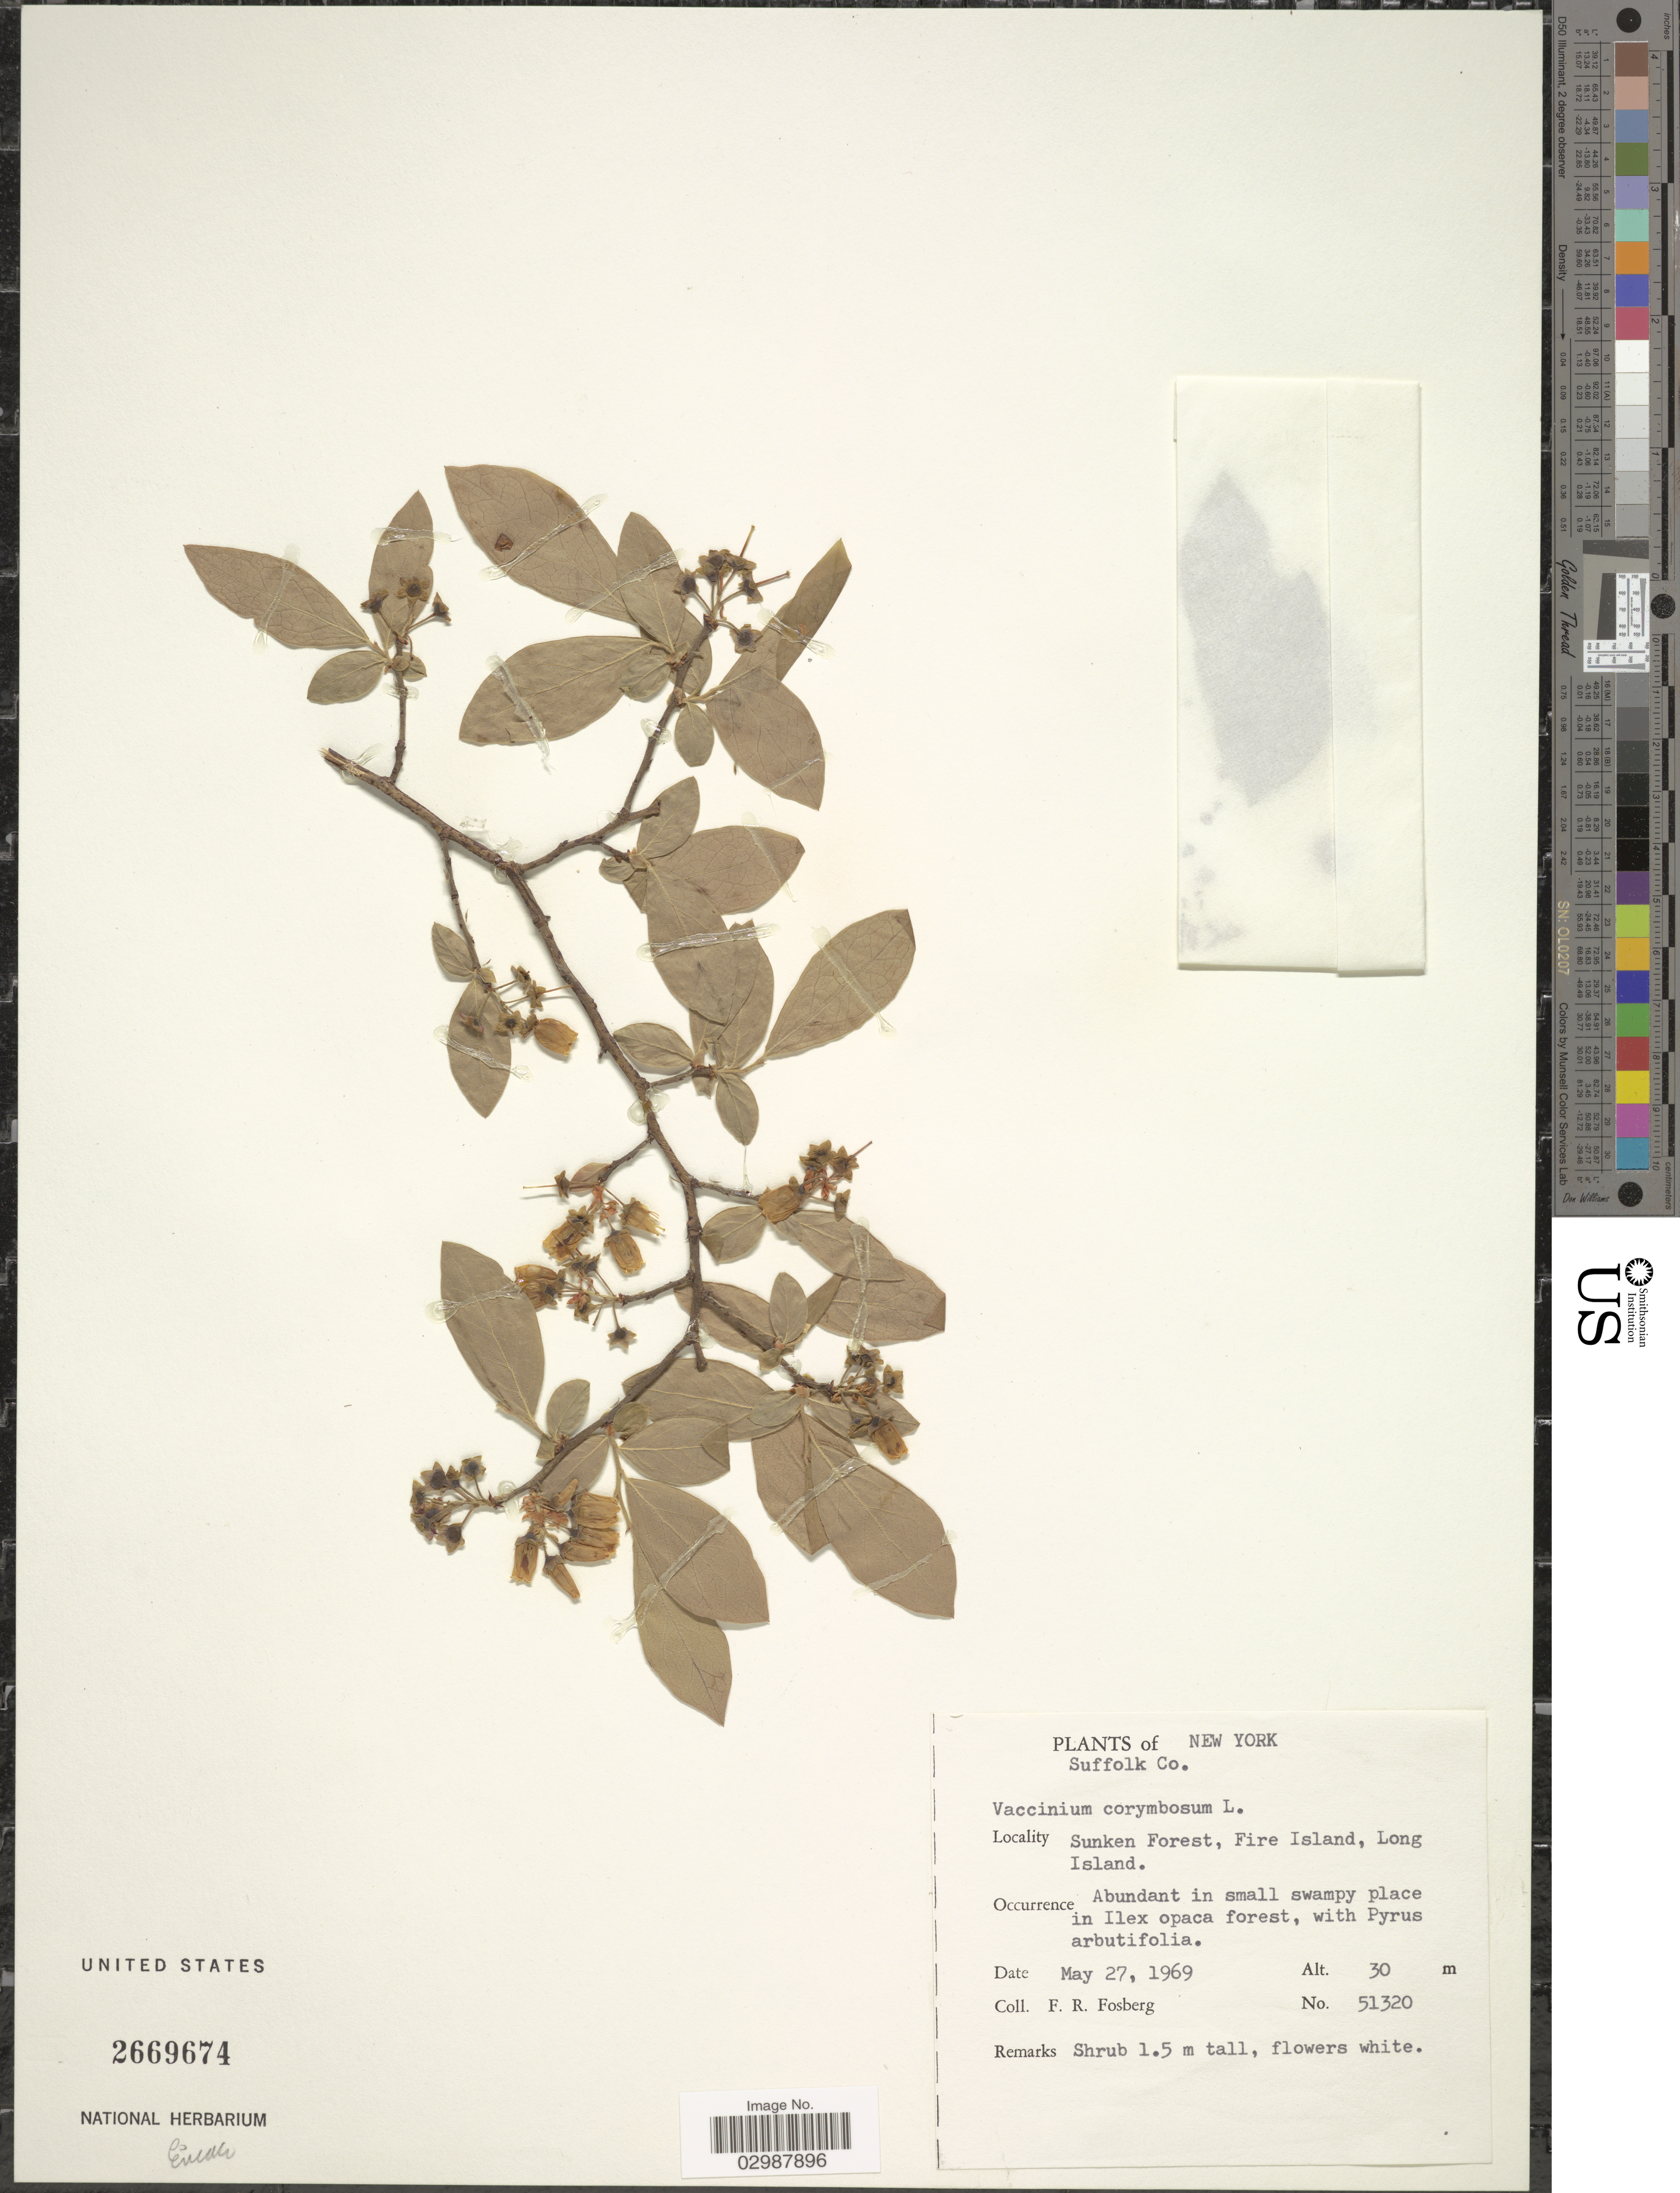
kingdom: Plantae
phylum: Tracheophyta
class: Magnoliopsida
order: Ericales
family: Ericaceae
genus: Vaccinium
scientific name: Vaccinium corymbosum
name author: L.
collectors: F. R. Fosberg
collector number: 51320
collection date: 1969-05-27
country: United States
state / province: New York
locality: Suffolk Co. Sunken Forest, Fire Island, Long Island.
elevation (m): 30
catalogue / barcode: US 2669674